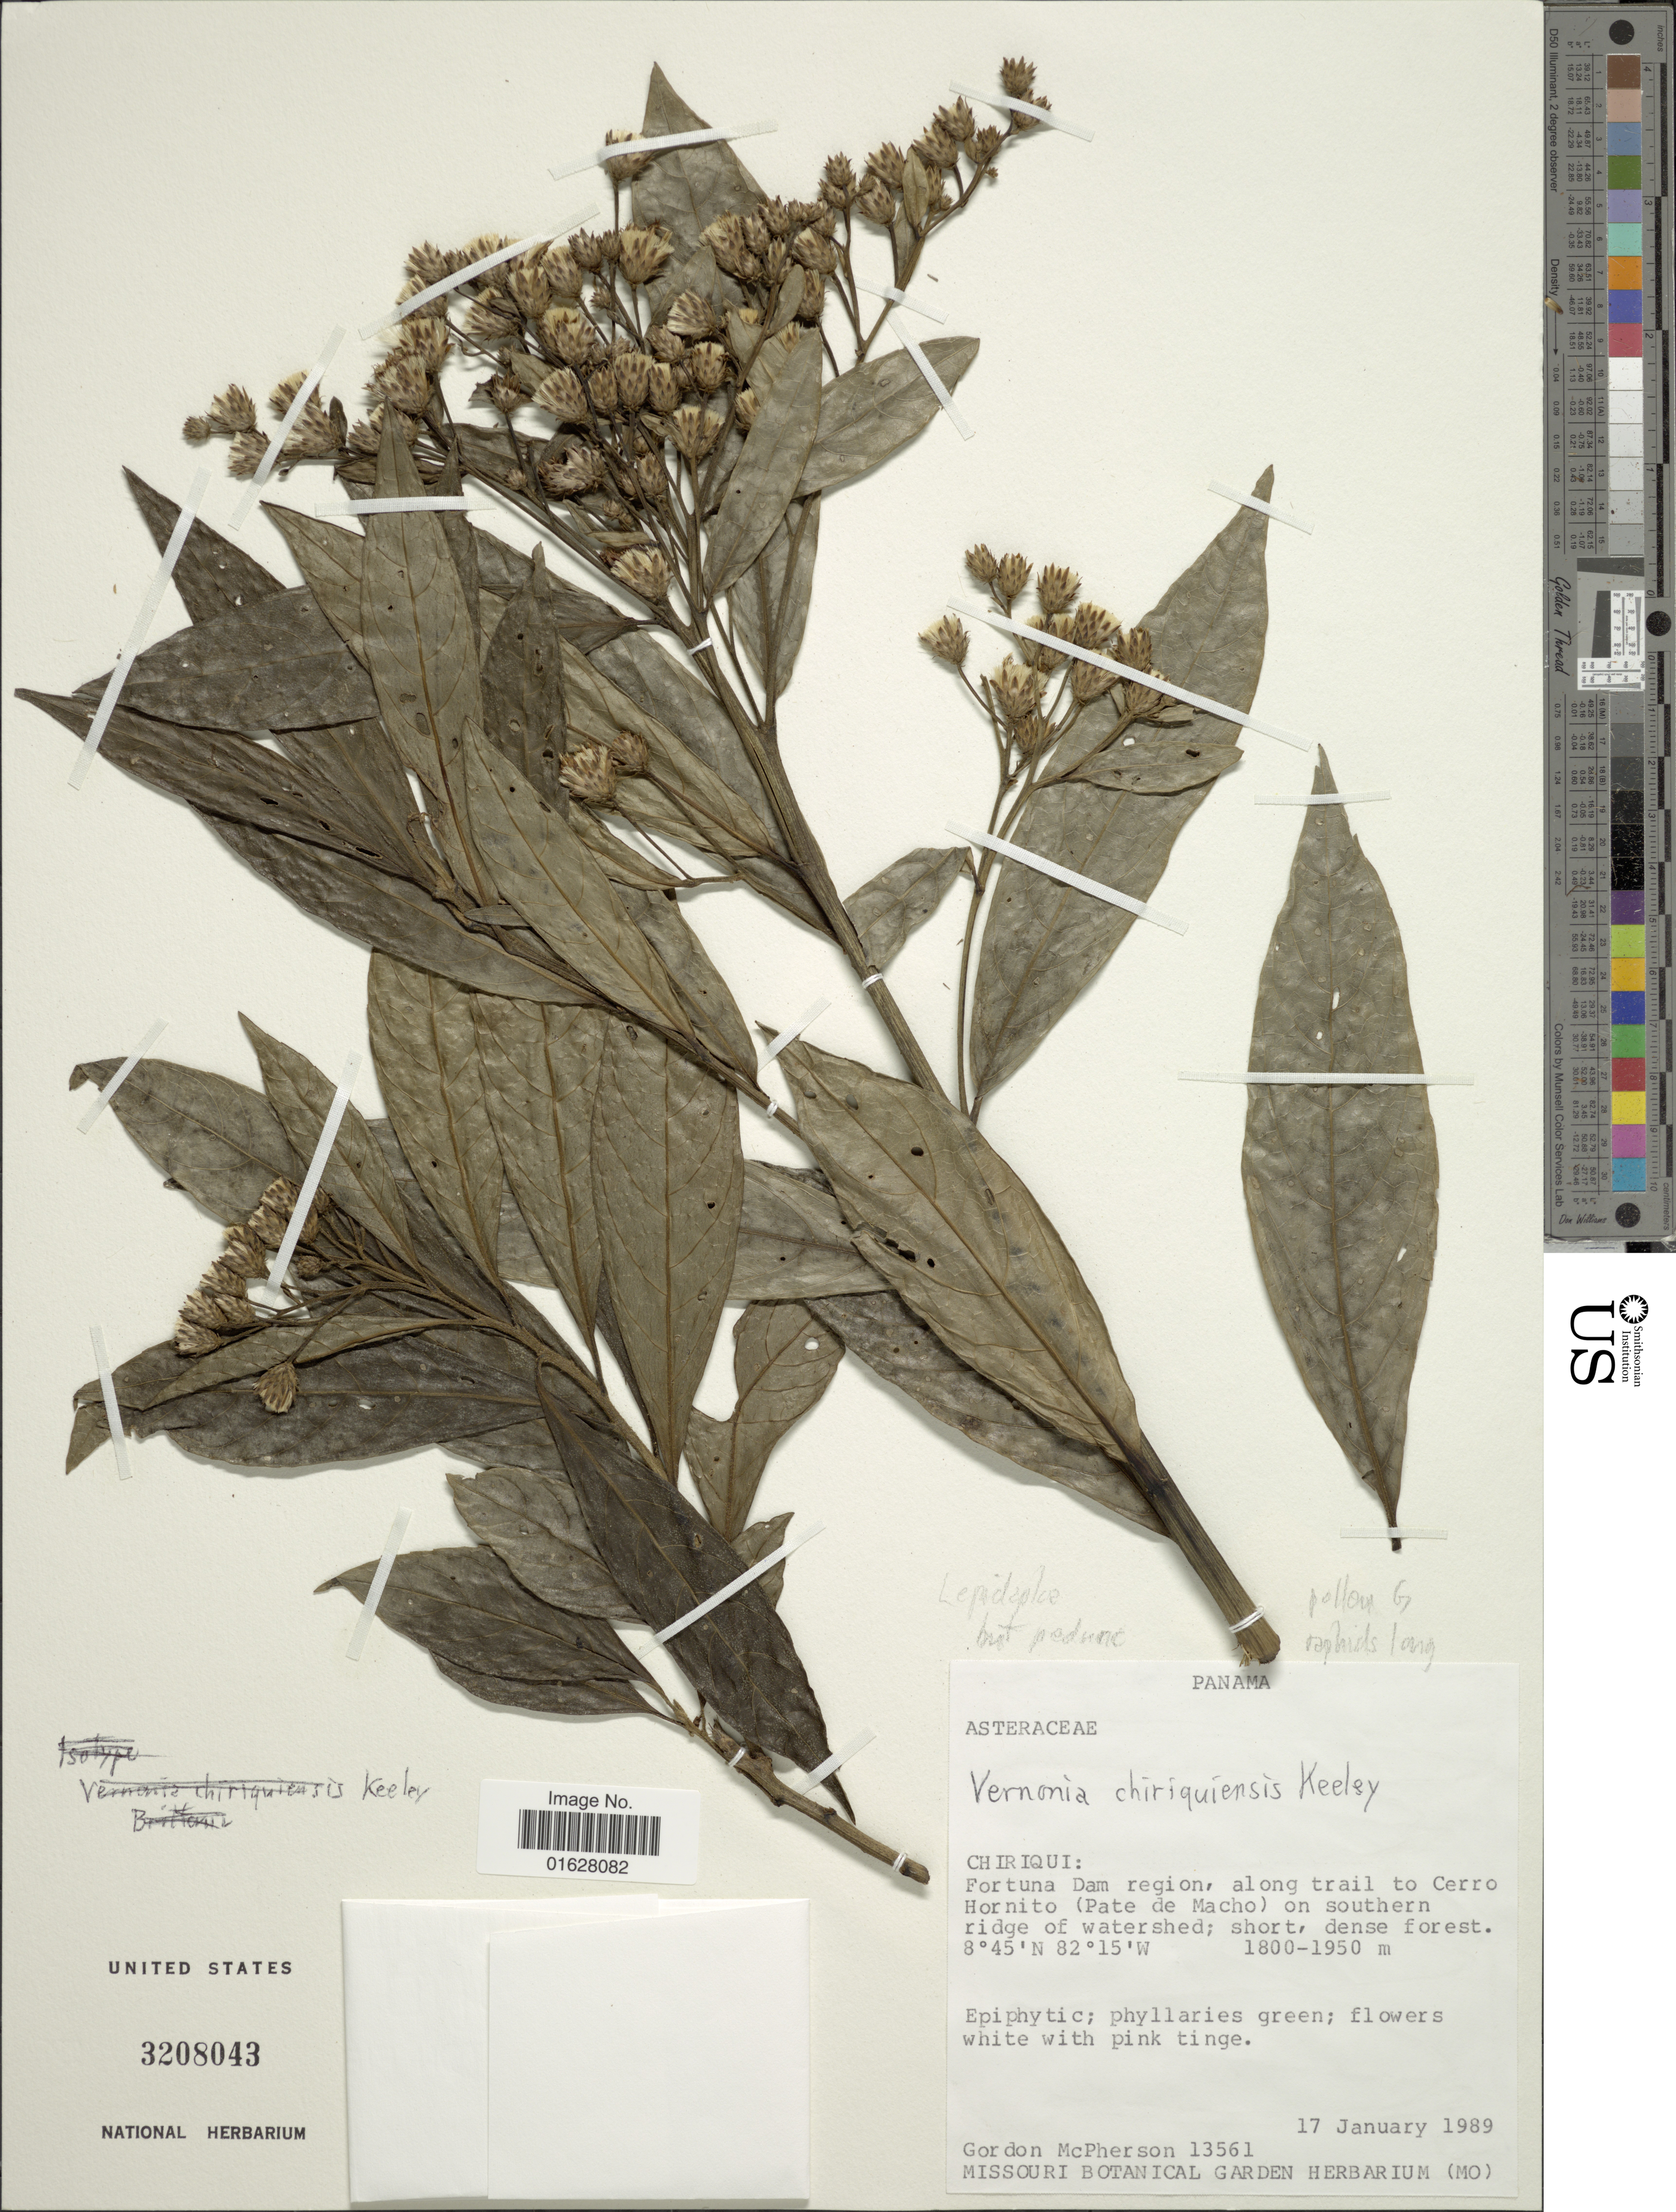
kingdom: Plantae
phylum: Tracheophyta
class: Magnoliopsida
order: Asterales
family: Asteraceae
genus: Lepidaploa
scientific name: Lepidaploa chiriquiensis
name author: (Keeley) H. Rob.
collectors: G. D. McPherson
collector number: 13561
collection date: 1989-01-17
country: Panama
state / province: Chiriqui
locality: Panama. Chiriqui: Fortuna Dam region, along trail to Cerro Hornito (Paste de Macho) on southern ridge of watershed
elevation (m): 1800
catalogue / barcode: US 3208043